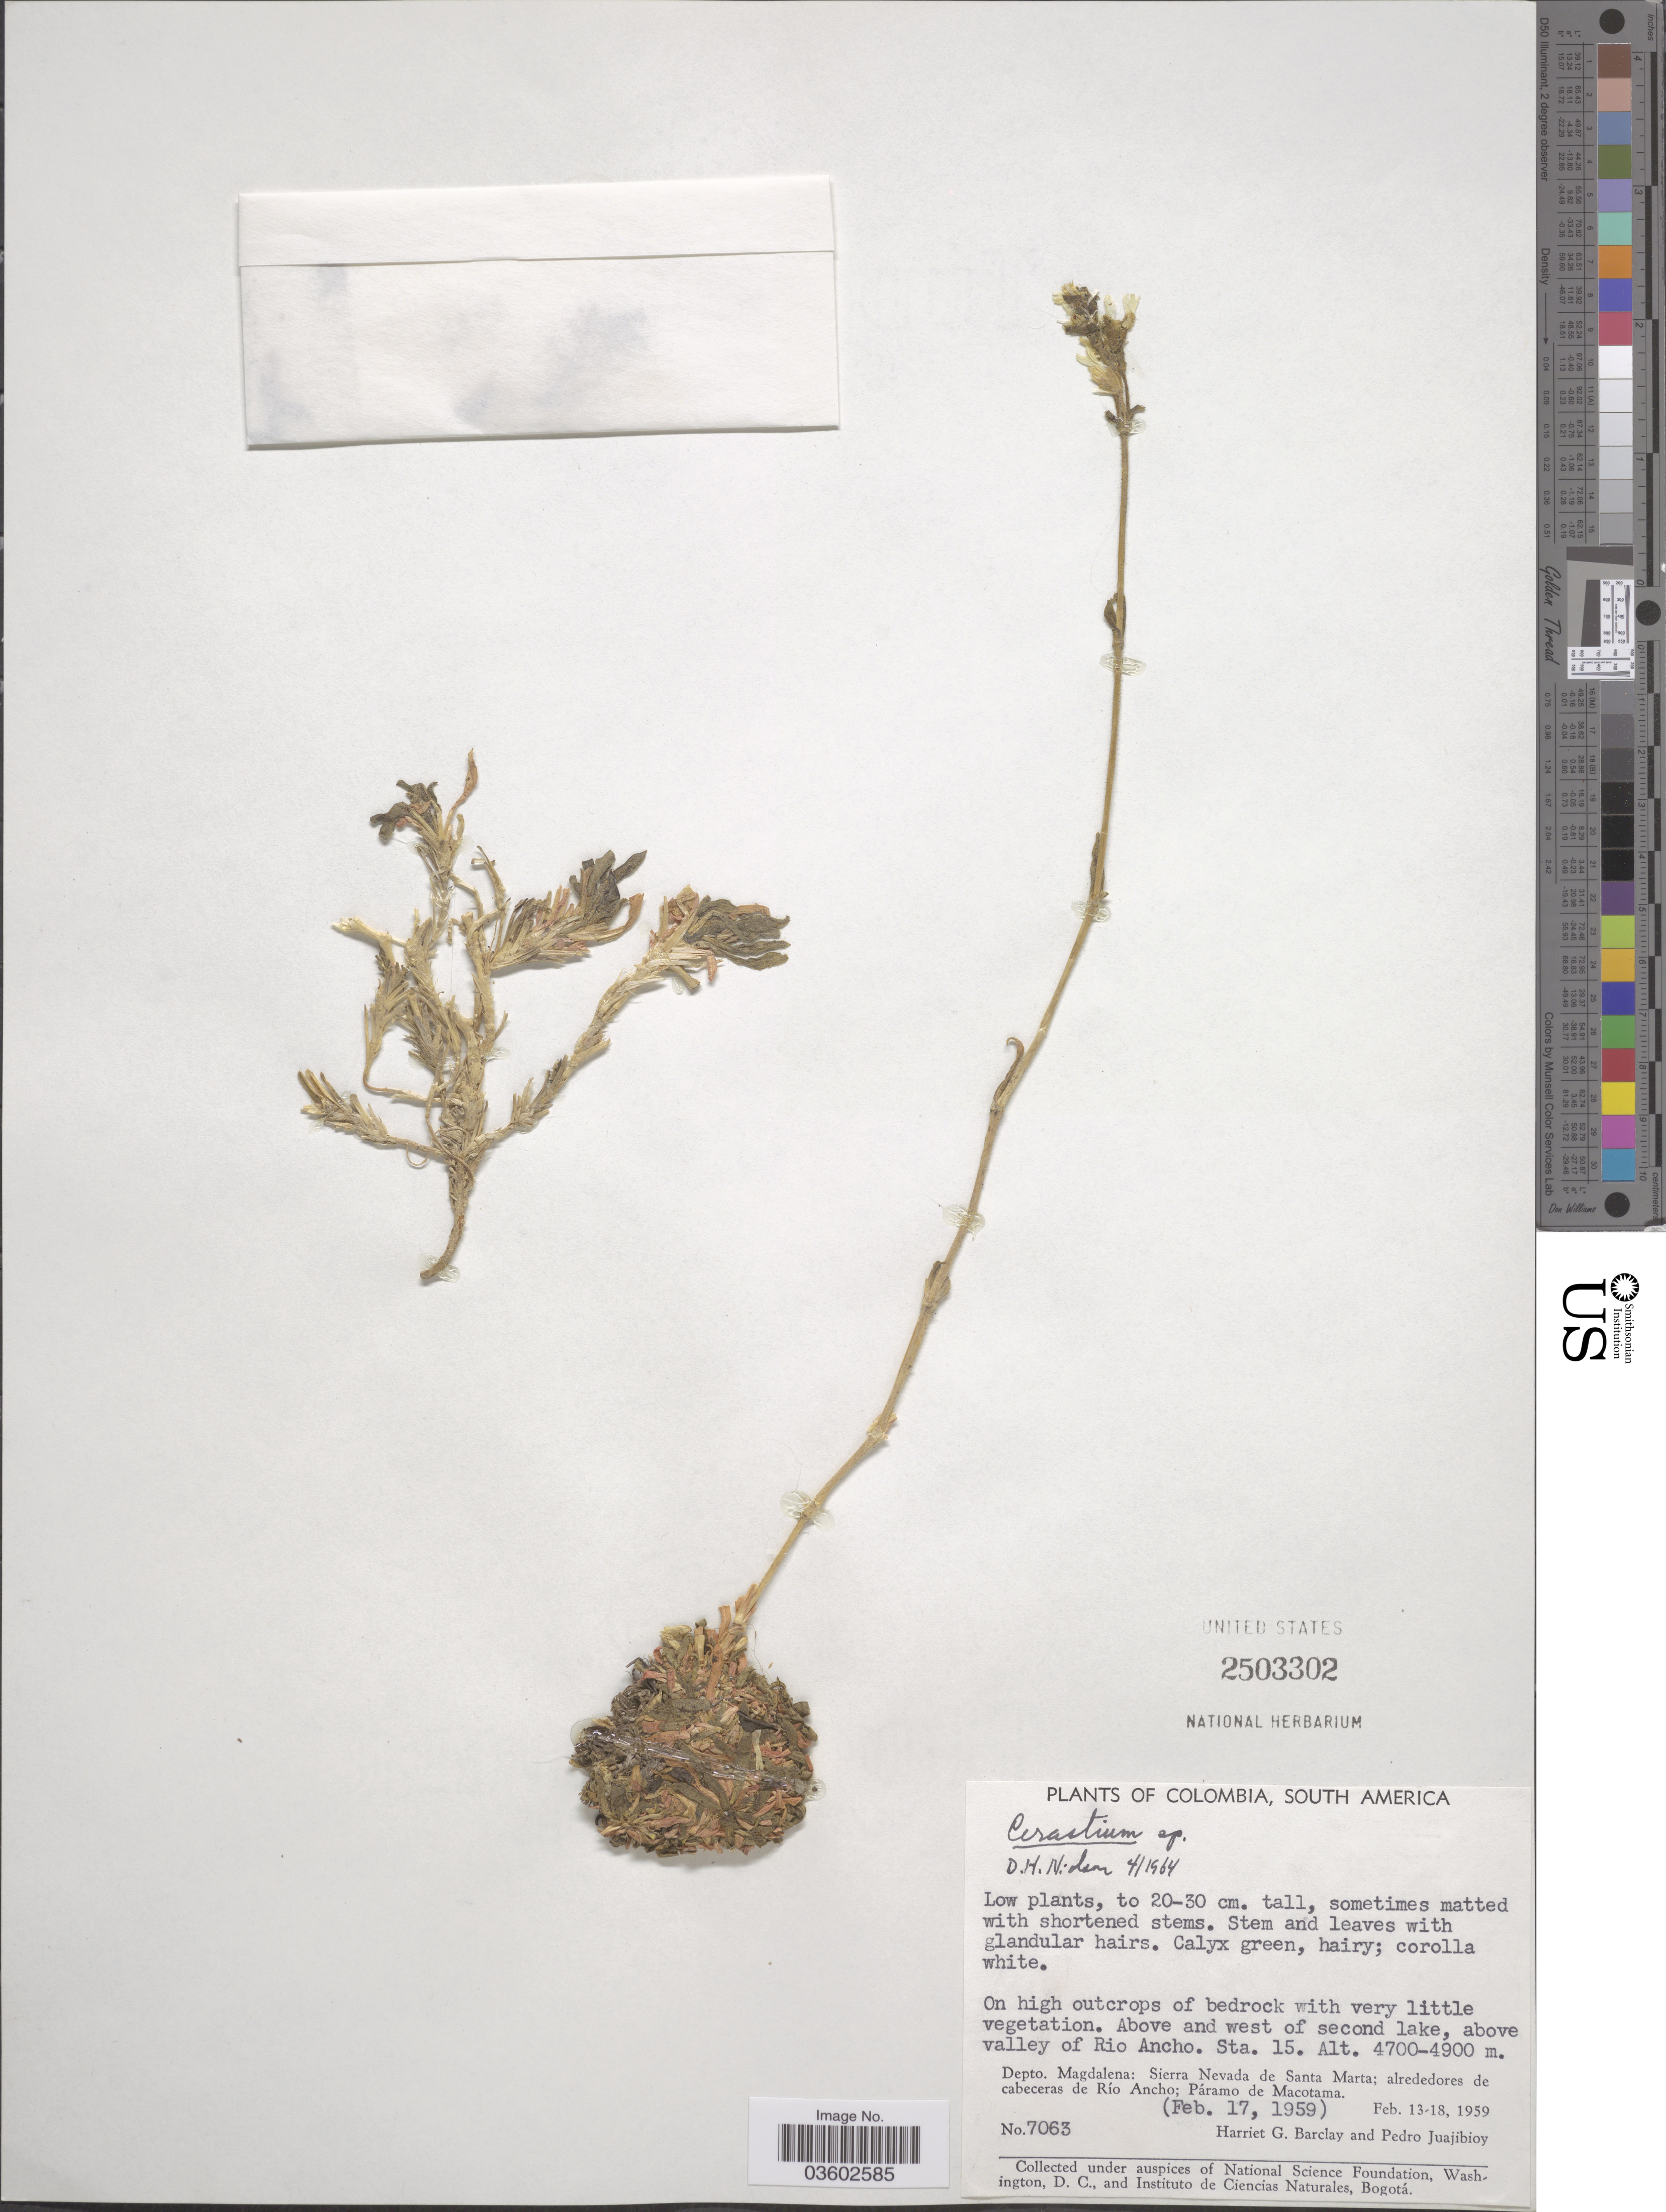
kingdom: Plantae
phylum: Tracheophyta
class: Magnoliopsida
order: Caryophyllales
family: Caryophyllaceae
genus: Cerastium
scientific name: Cerastium cephalanthum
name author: S.F. Blake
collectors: H. G. Barclay & P. Juajibioy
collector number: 7063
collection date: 1959-02-17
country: Colombia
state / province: Magdalena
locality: Above and west of second lake, above valley of Rio Ancho. Sta. 15. Depto. Magdalena: Sierra Nevada de Santa Marta; alrededores de cabecerras de Río Ancho; Páramo de Macotama.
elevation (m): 4700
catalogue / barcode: US 2503302